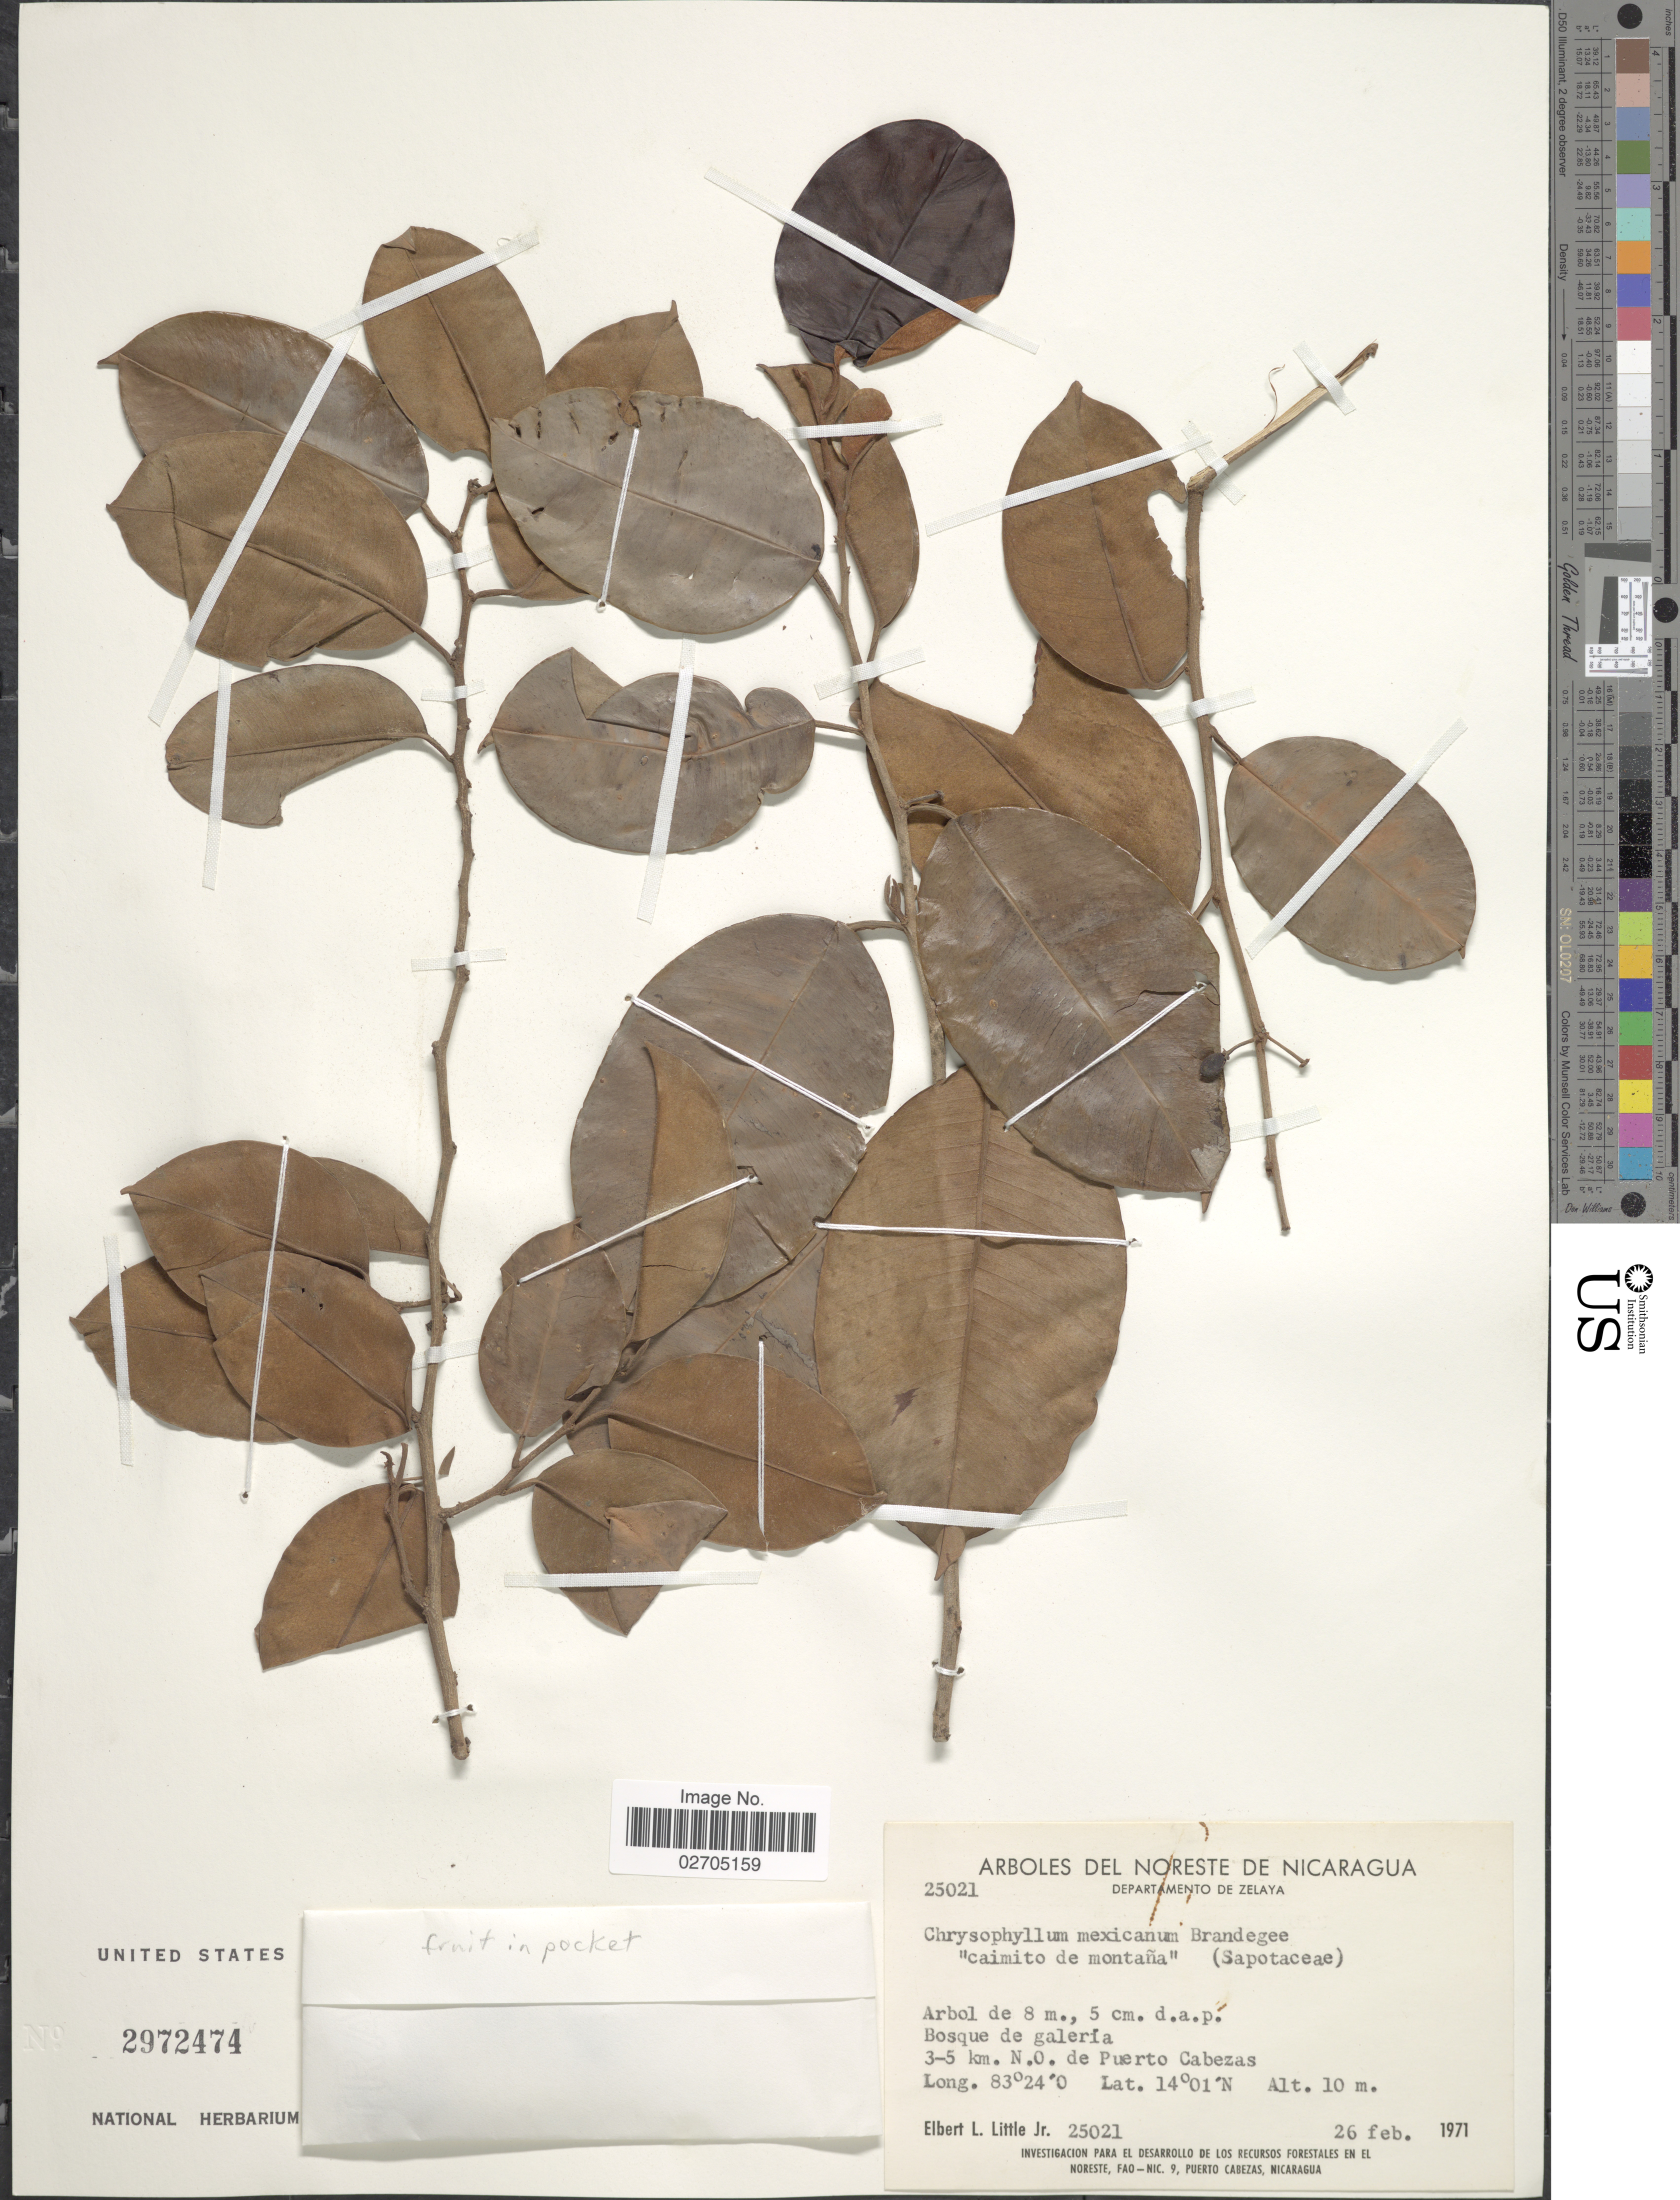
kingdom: Plantae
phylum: Tracheophyta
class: Magnoliopsida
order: Ericales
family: Sapotaceae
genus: Chrysophyllum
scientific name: Chrysophyllum mexicanum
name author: Brandegee ex Standl.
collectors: E. L. Little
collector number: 25021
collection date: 1971-02-26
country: Nicaragua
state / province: Atlantico Norte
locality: Noreste de Nicaragua, Departamento de Zelaya, Bosque de galeria, 3-5 km. N.O. de Puerto Cabezas.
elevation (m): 10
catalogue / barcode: US 2972474